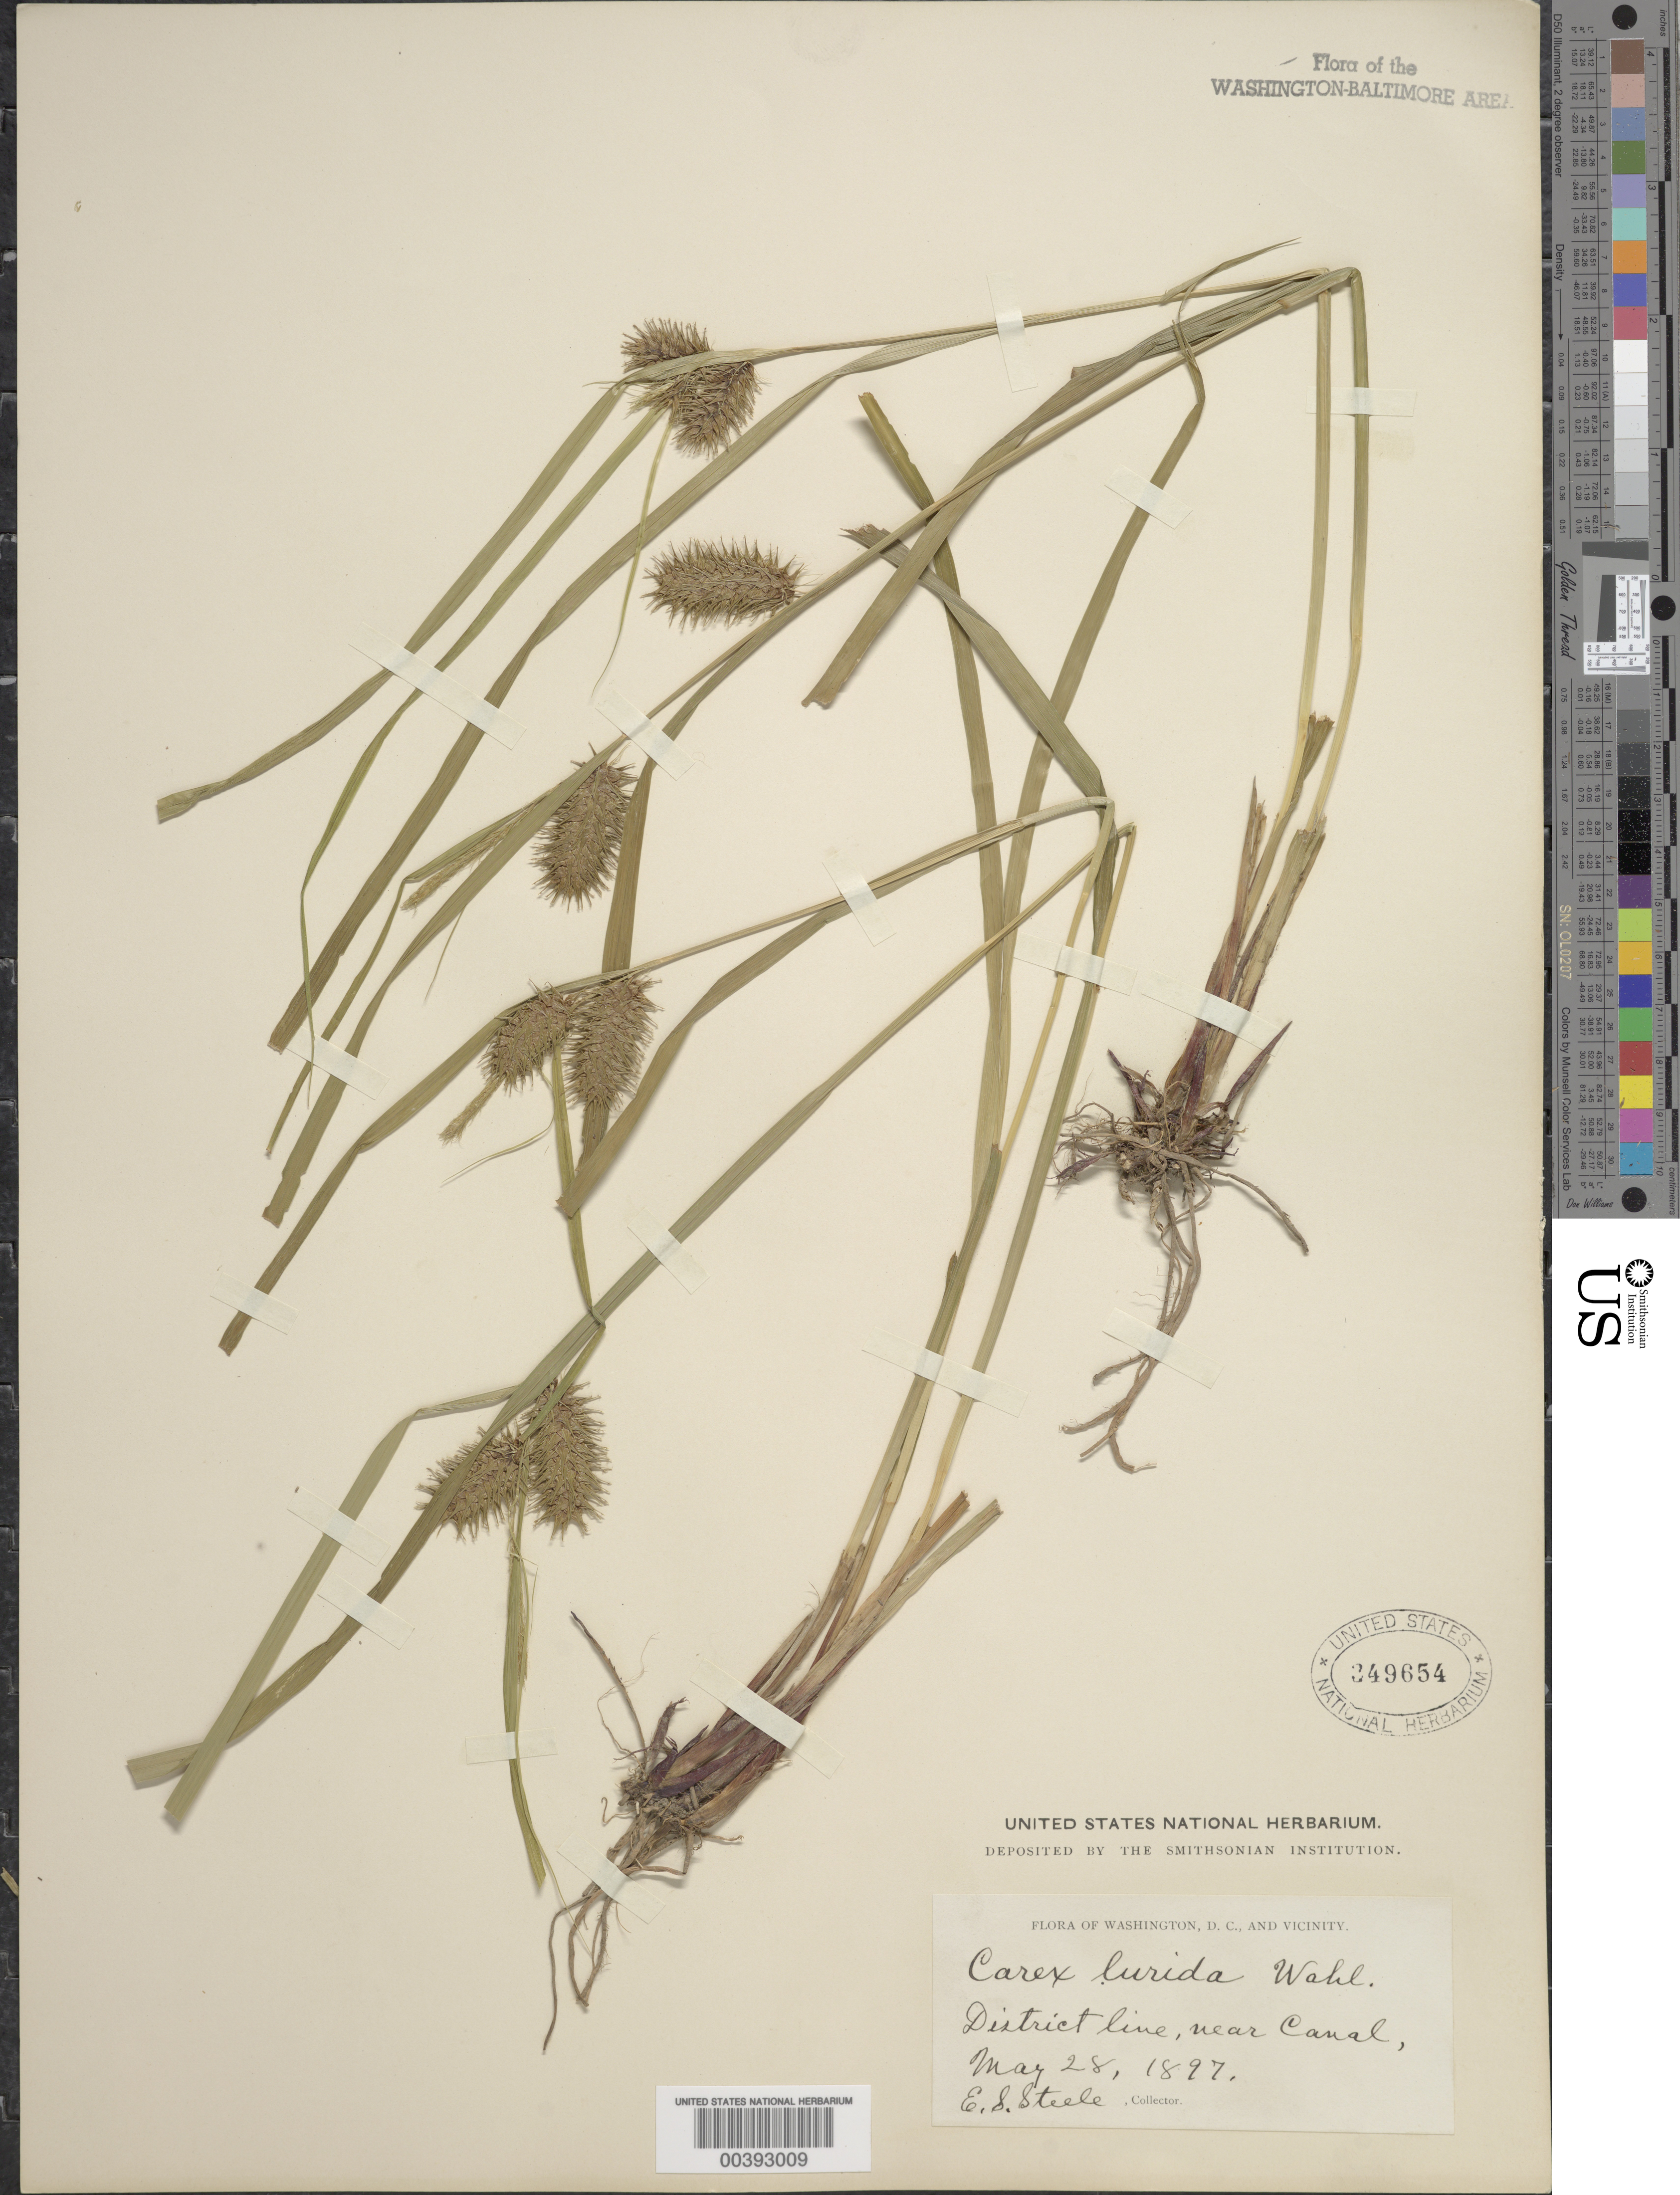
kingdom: Plantae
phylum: Tracheophyta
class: Liliopsida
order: Poales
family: Cyperaceae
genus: Carex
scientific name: Carex lurida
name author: Wahlenb.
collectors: E. Steele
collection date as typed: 28 May 1897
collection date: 1897-05-28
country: United States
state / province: District of Columbia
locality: District Line near Canal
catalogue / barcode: US 349654